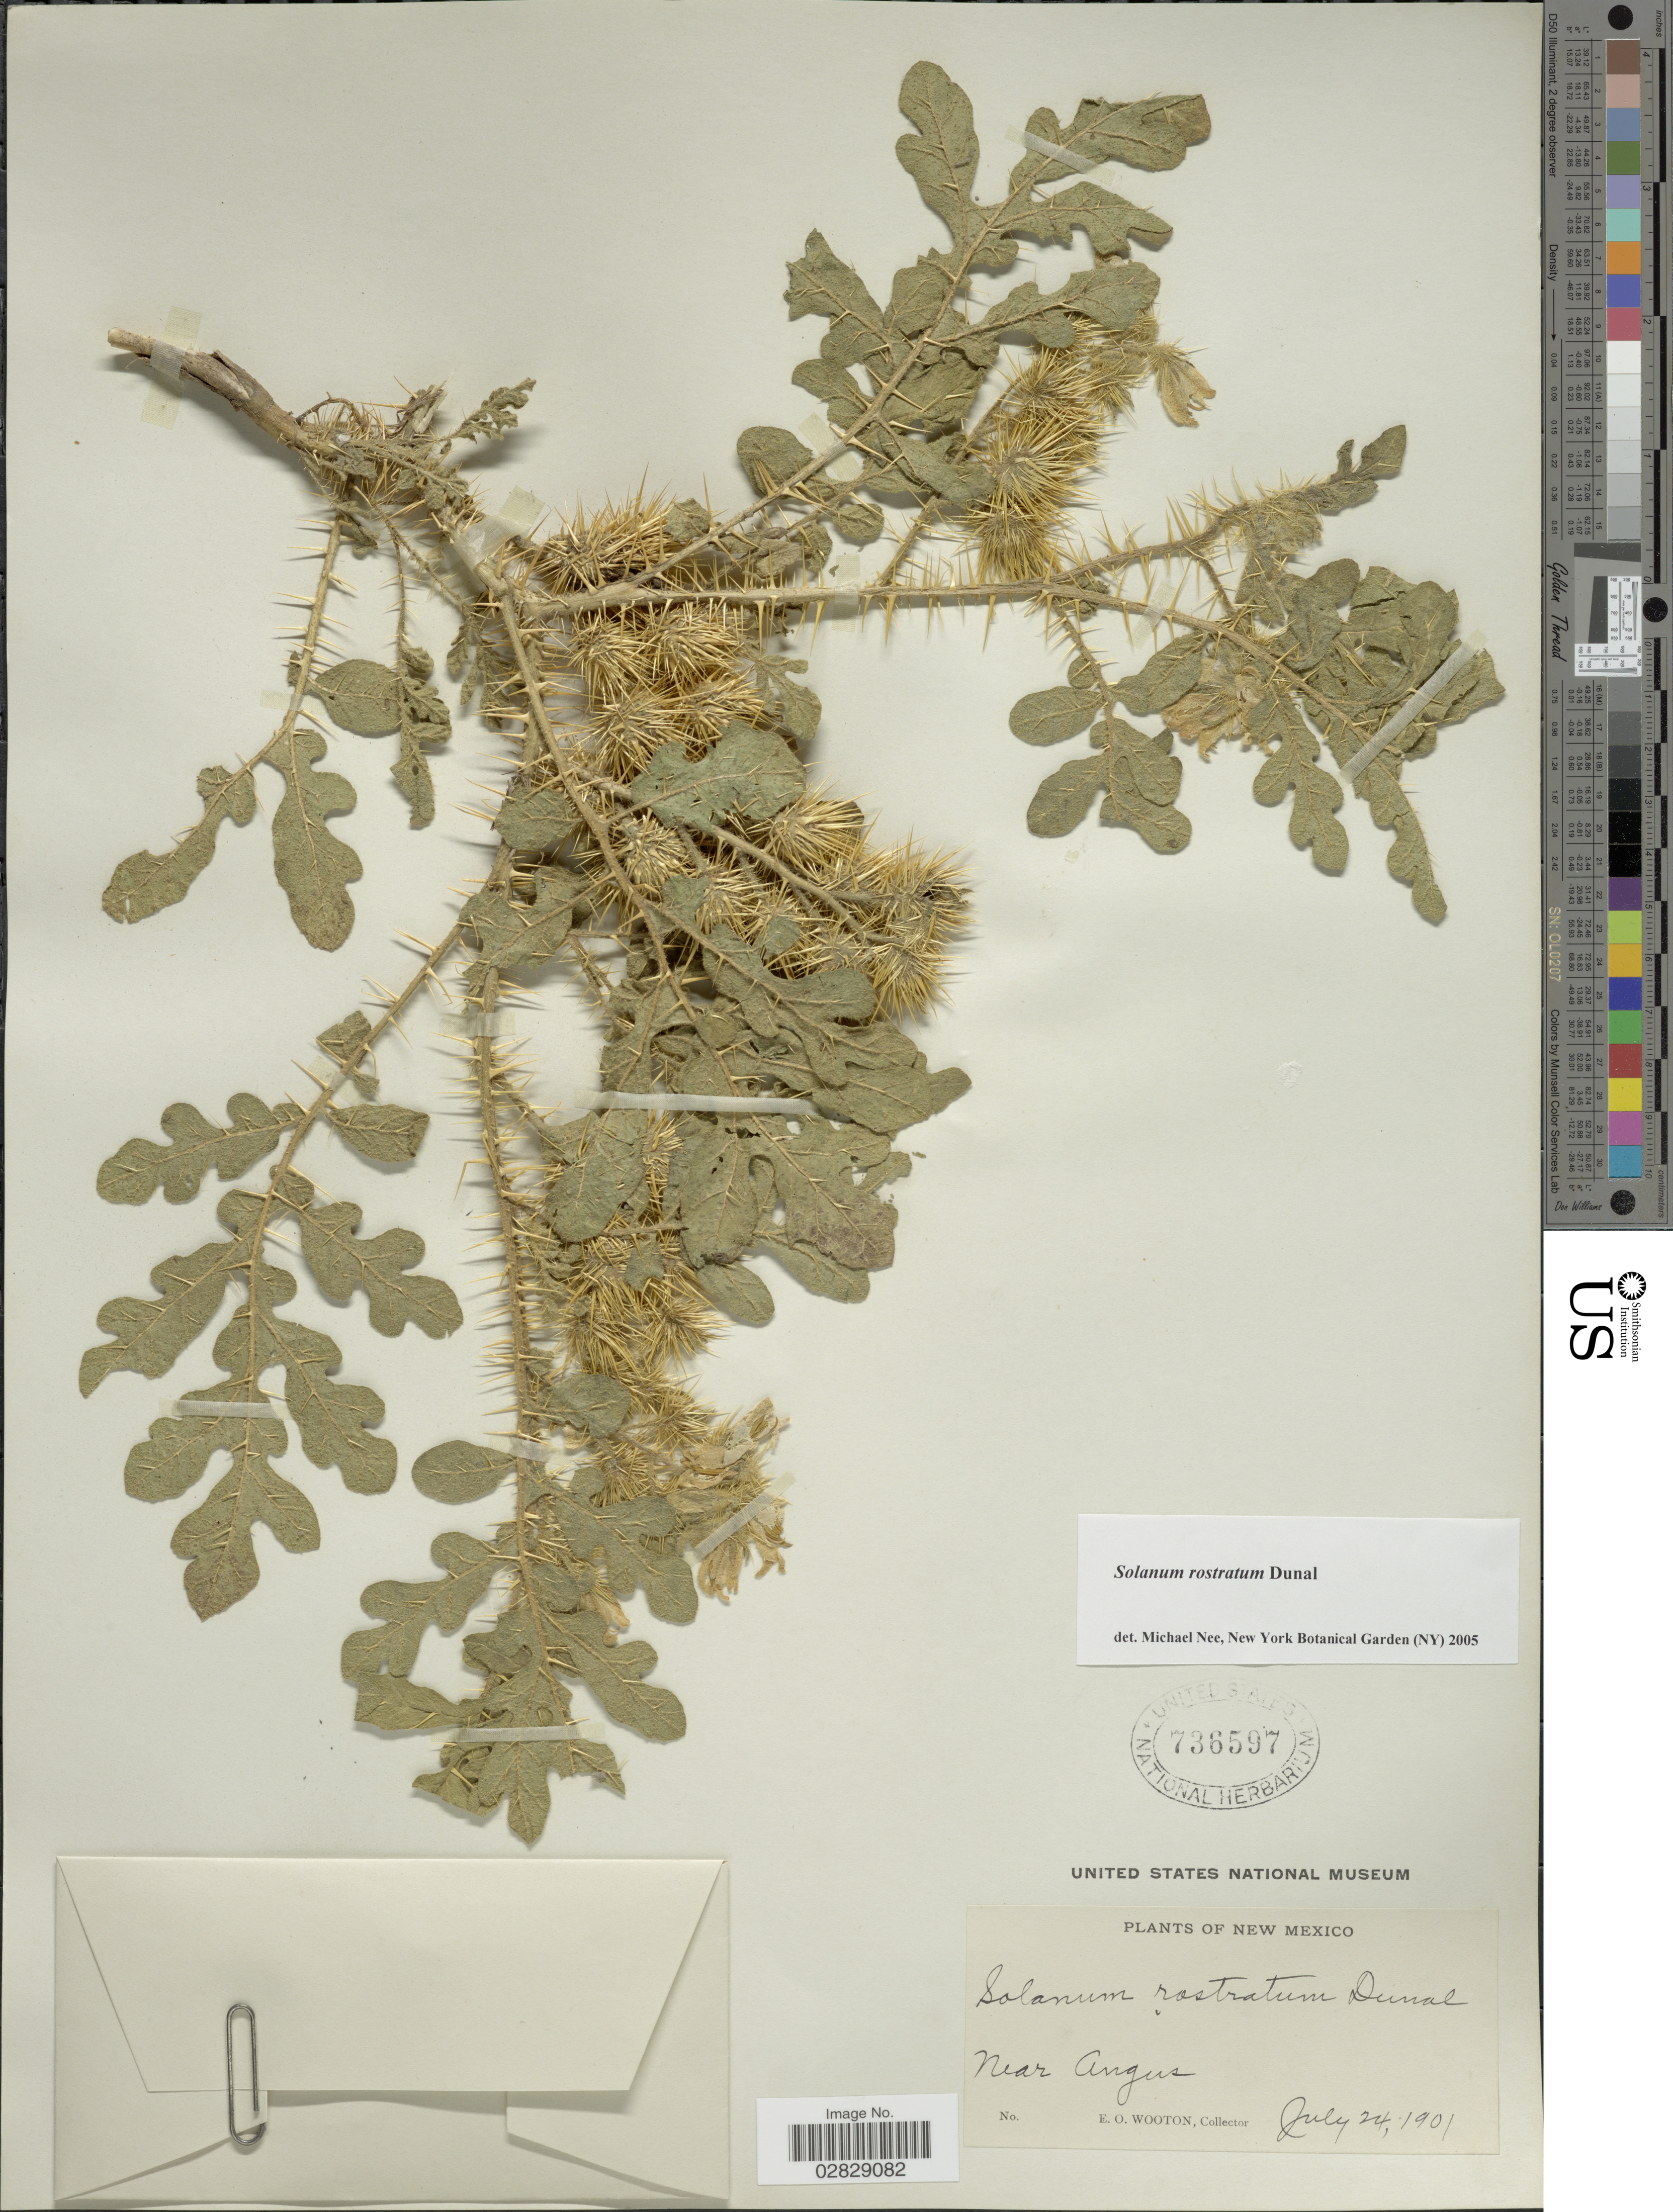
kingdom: Plantae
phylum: Tracheophyta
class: Magnoliopsida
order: Solanales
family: Solanaceae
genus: Solanum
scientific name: Solanum rostratum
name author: Dunal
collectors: E. O. Wooton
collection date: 1901-07-24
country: United States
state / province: New Mexico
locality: Near Angus.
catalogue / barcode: US 736597